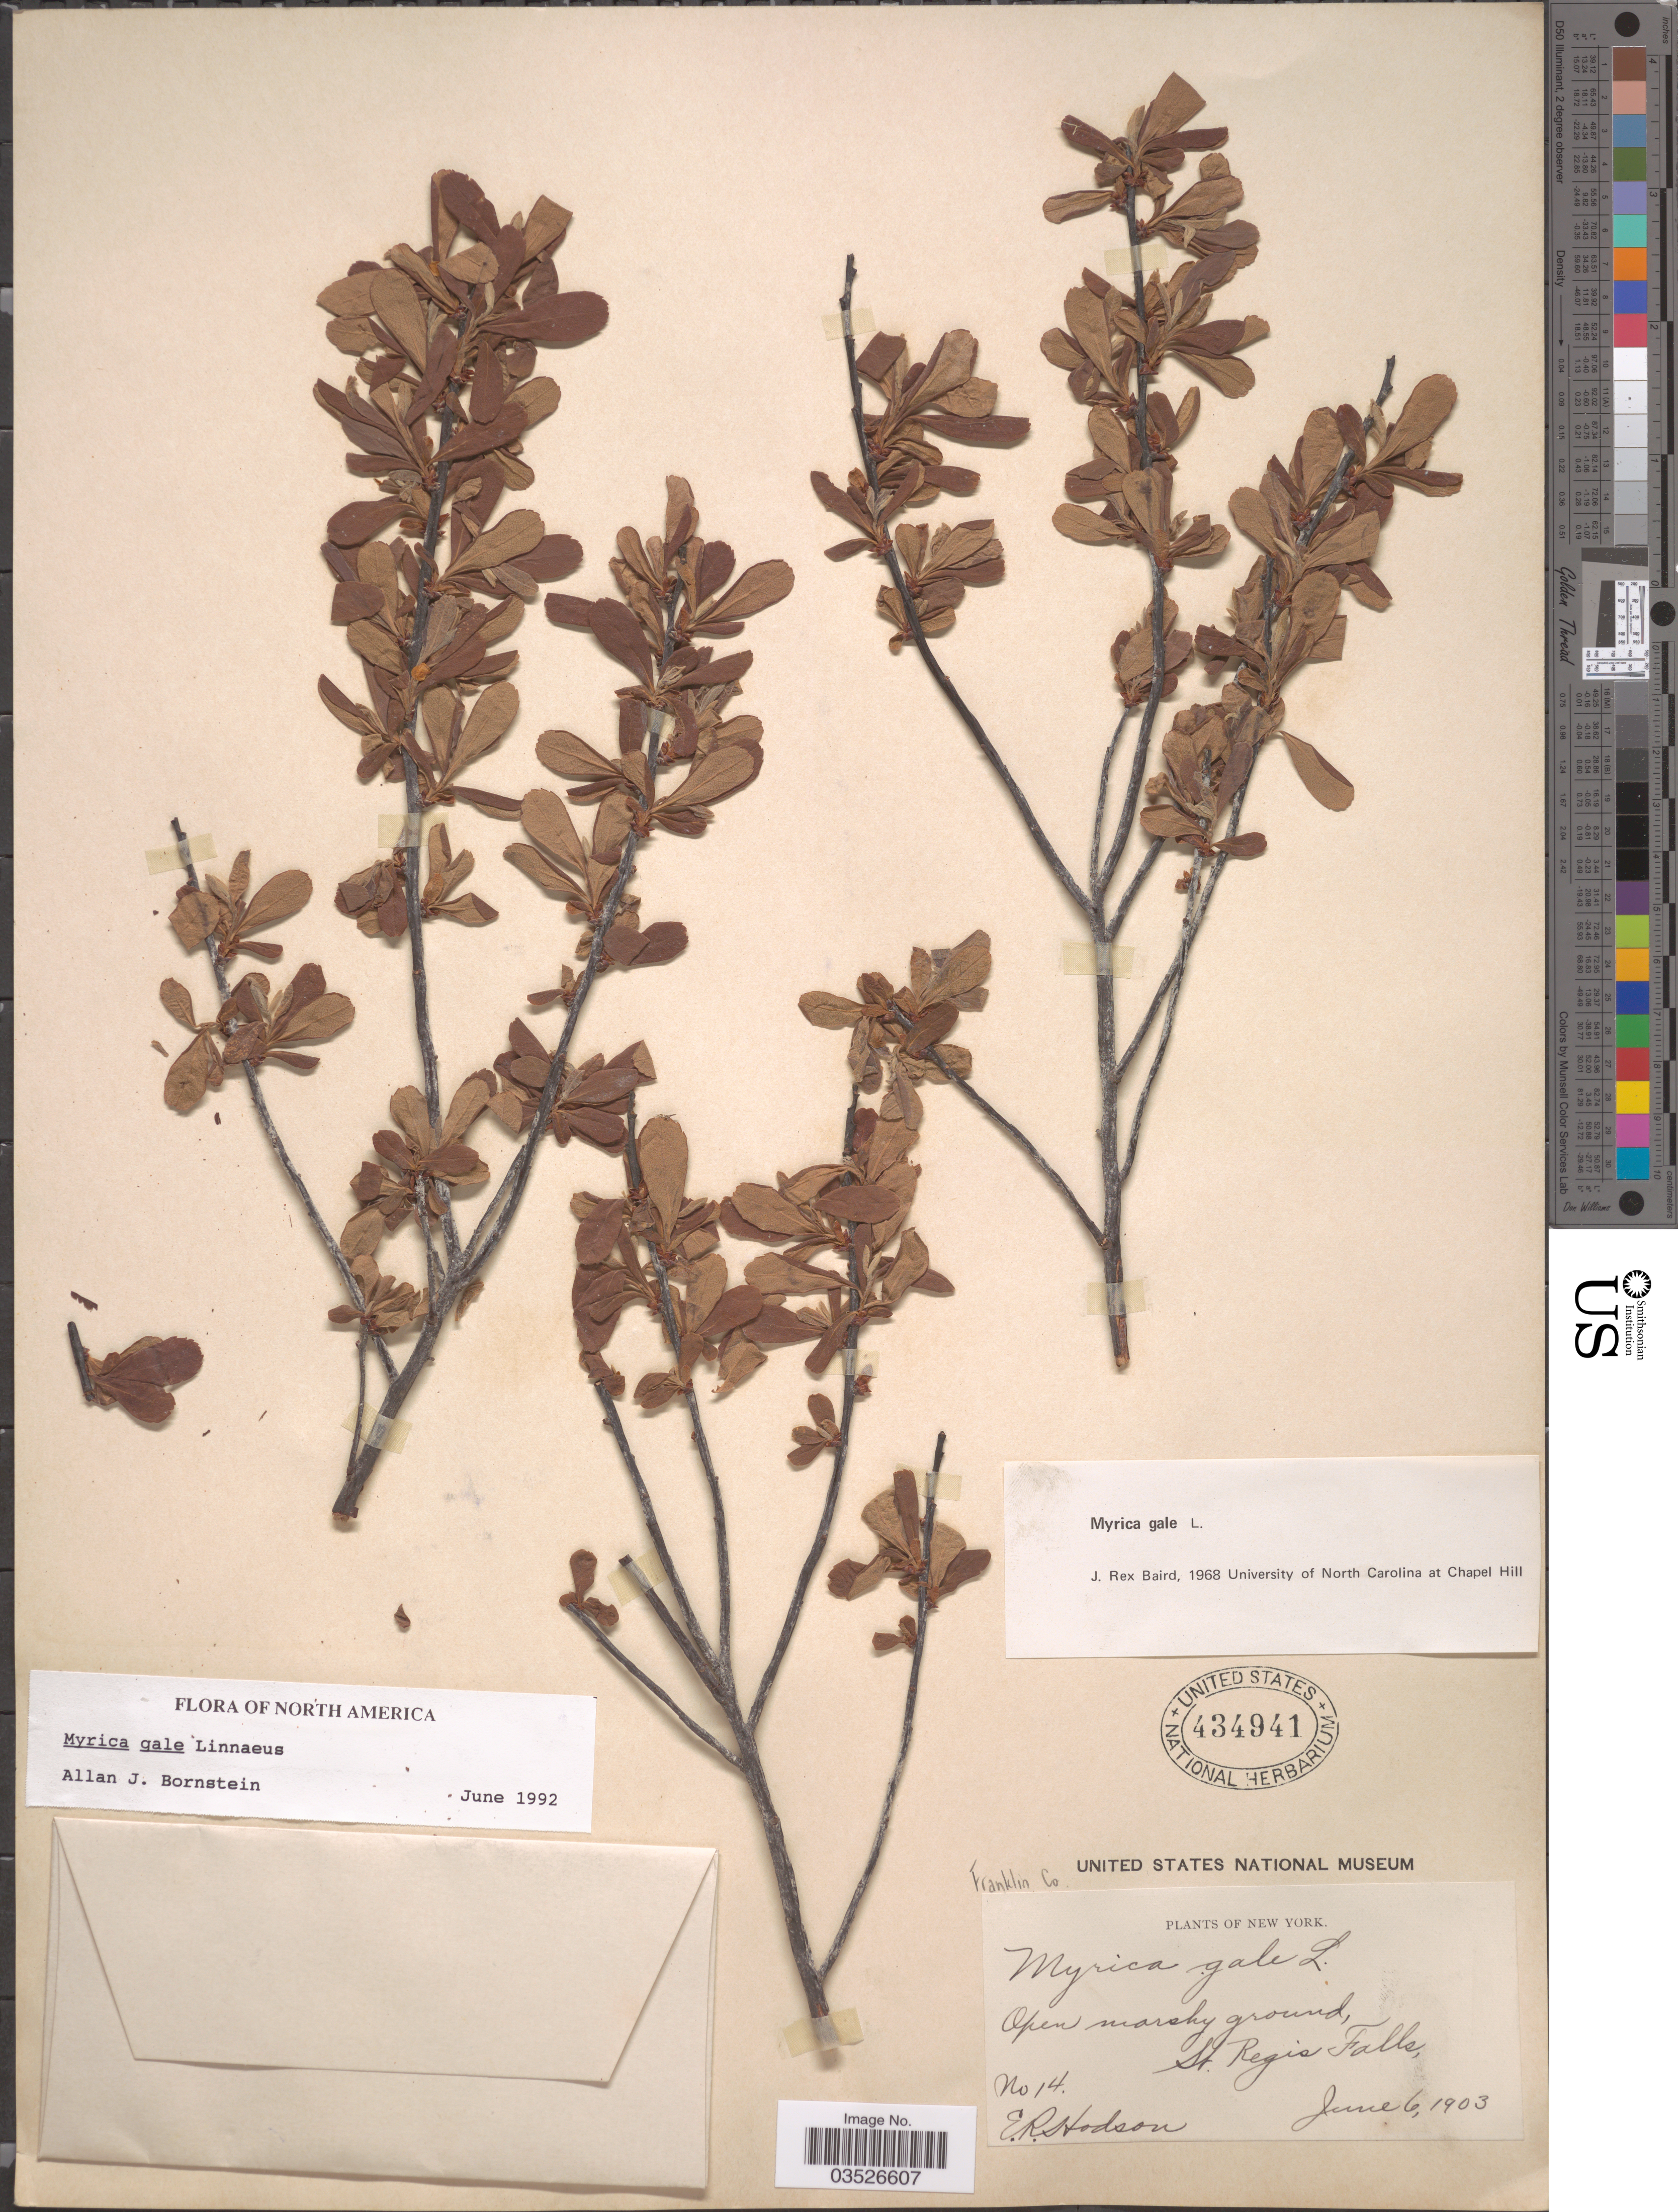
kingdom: Plantae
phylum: Tracheophyta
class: Magnoliopsida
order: Fagales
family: Myricaceae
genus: Myrica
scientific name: Myrica gale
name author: L.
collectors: E. Hodson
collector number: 14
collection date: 1903-06-06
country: United States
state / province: New York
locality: Franklin Co. St. Regis Falls.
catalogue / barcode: US 434941